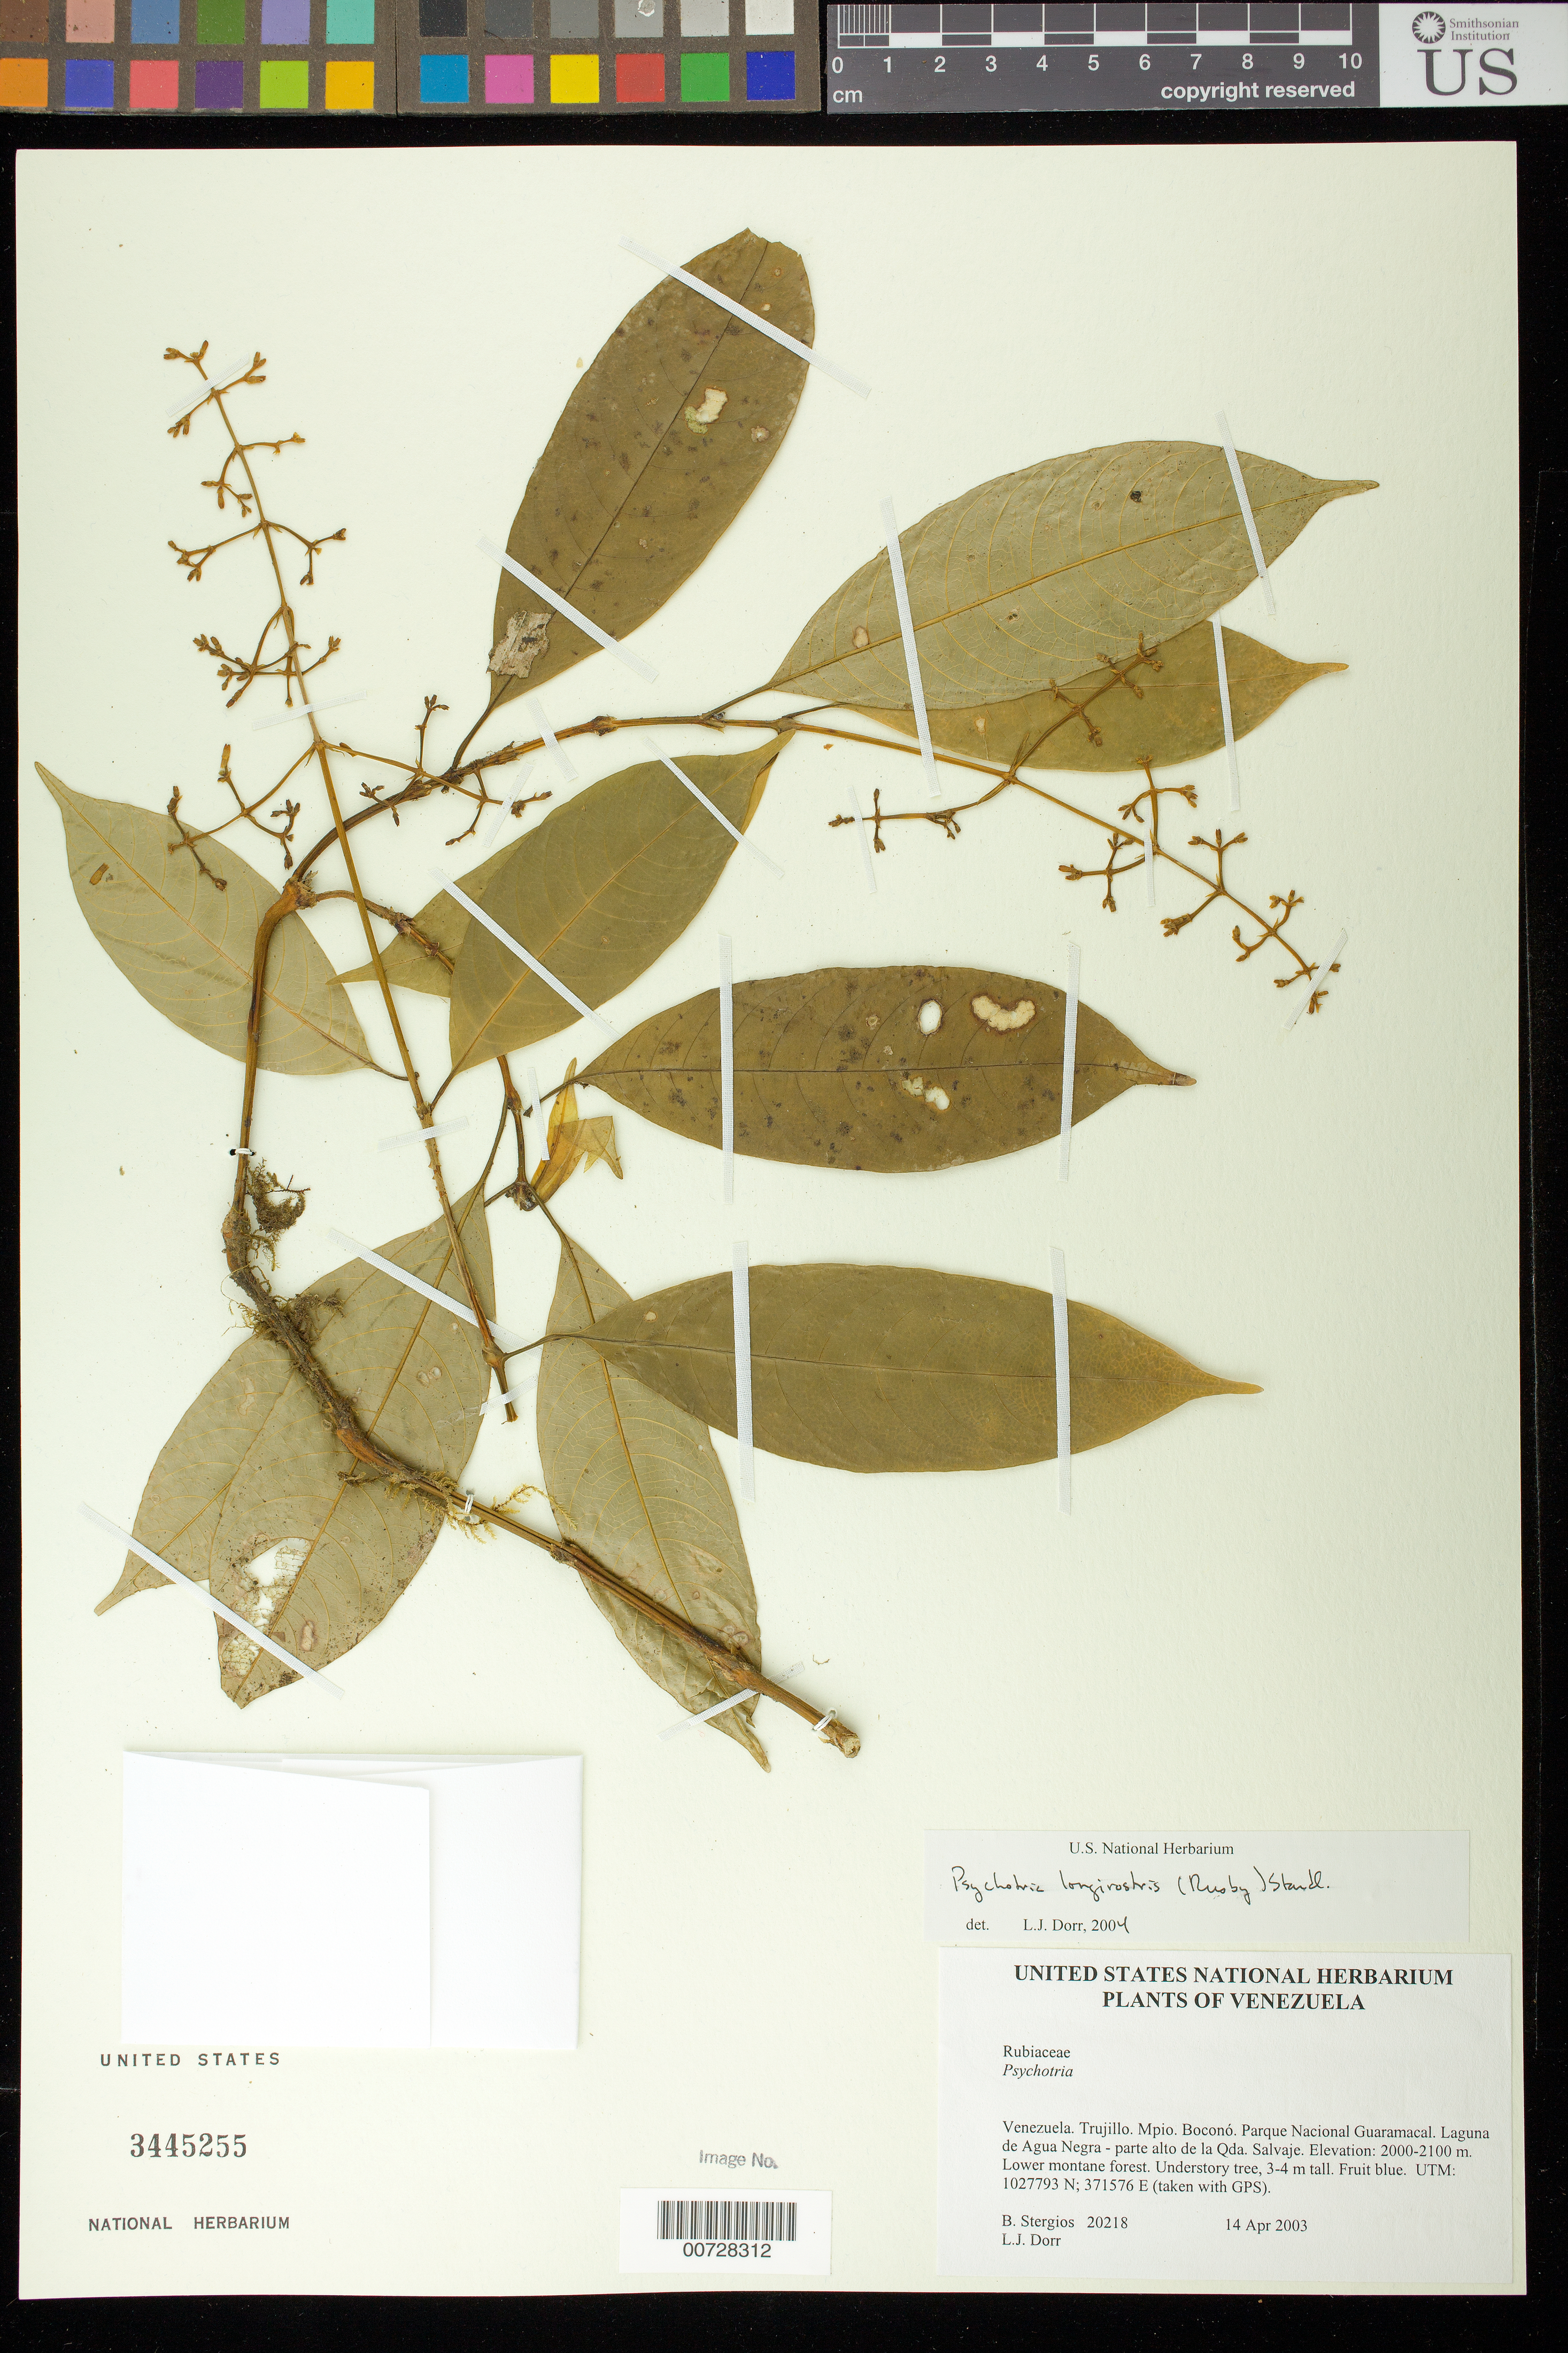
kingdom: Plantae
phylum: Tracheophyta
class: Magnoliopsida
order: Gentianales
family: Rubiaceae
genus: Psychotria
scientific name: Psychotria longirostris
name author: (Rusby) Standl.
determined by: Dorr, L. J., (BOT), Smithsonian Institution - National Museum of Natural History (UNITED STATES)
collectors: B. G. Stergios & L. J. Dorr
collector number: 20218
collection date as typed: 14 Apr 2003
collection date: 2003-04-14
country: Venezuela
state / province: Trujillo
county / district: Boconó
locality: Parque Nacional Guaramacal. Laguna de Agua Negra - parte alto de la Qda. Salvaje.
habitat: Lower montane forest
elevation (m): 2000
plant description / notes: MO, PORT, US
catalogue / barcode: US 3445255